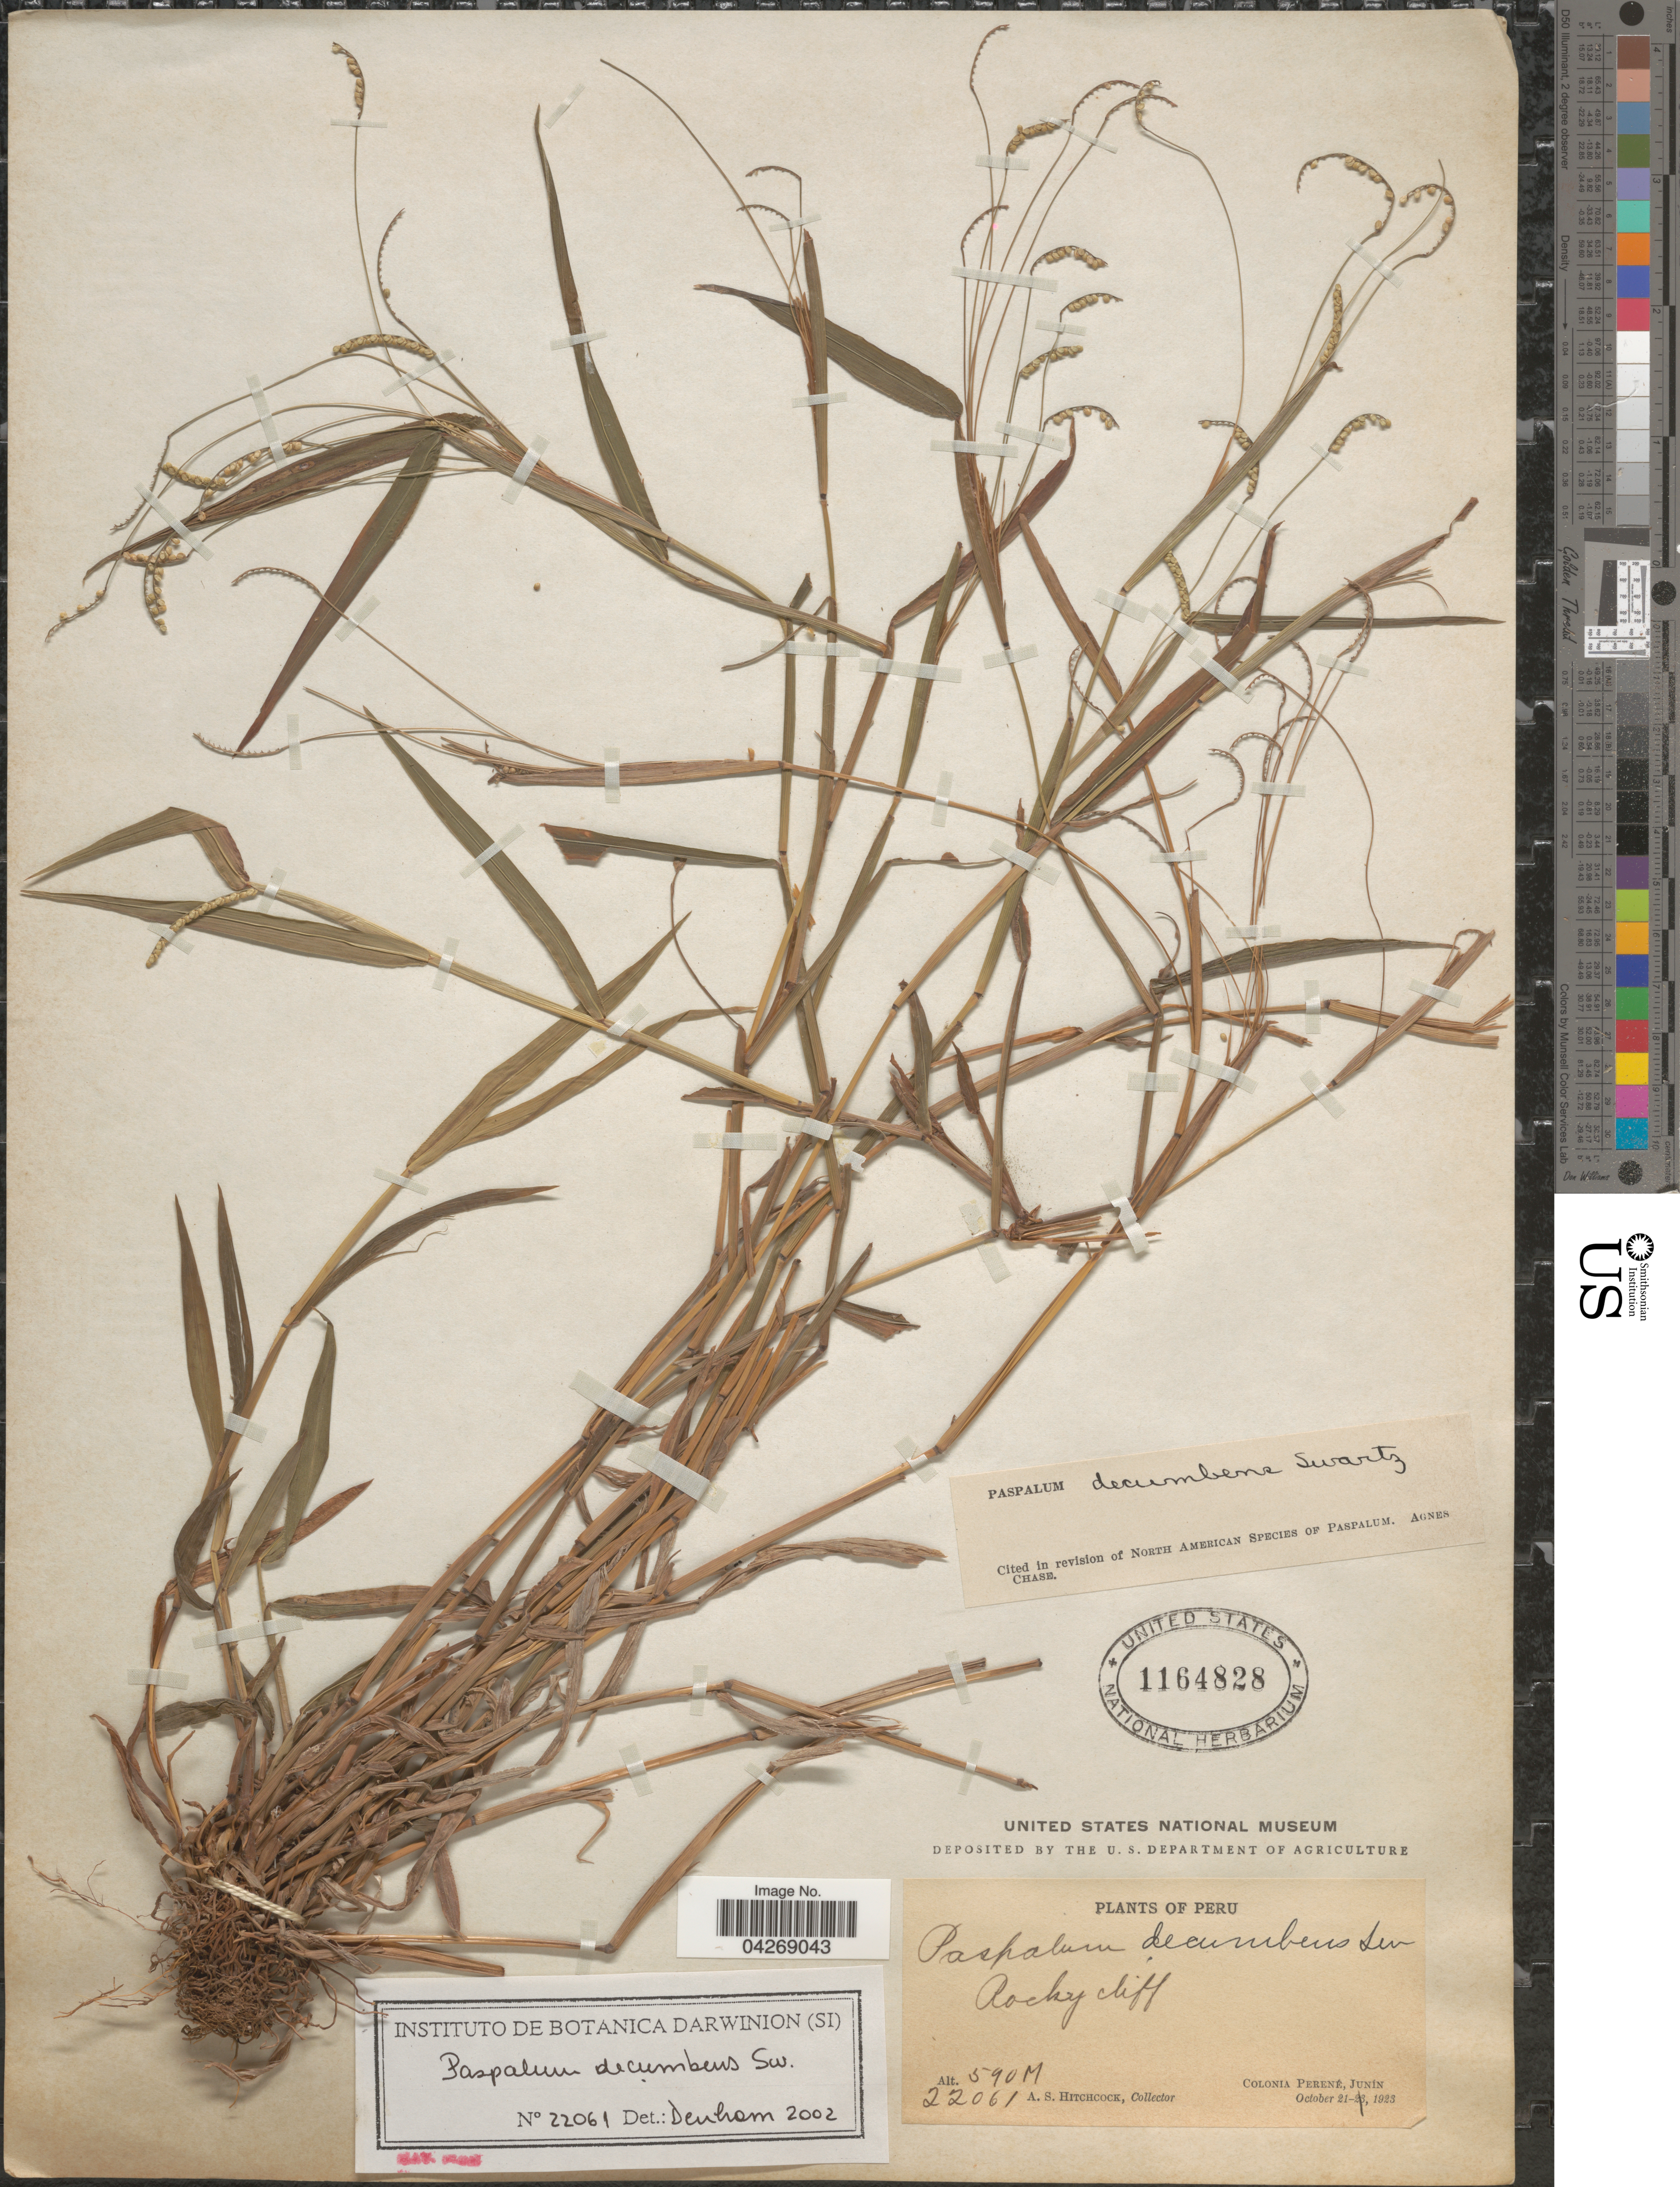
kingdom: Plantae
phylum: Tracheophyta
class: Liliopsida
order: Poales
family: Poaceae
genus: Paspalum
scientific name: Paspalum decumbens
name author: Sw.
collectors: A. S. Hitchcock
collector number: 22061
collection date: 1923-10-21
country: Peru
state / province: Junín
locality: Rocky cliff. Colonia Perené.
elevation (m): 590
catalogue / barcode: US 1164828